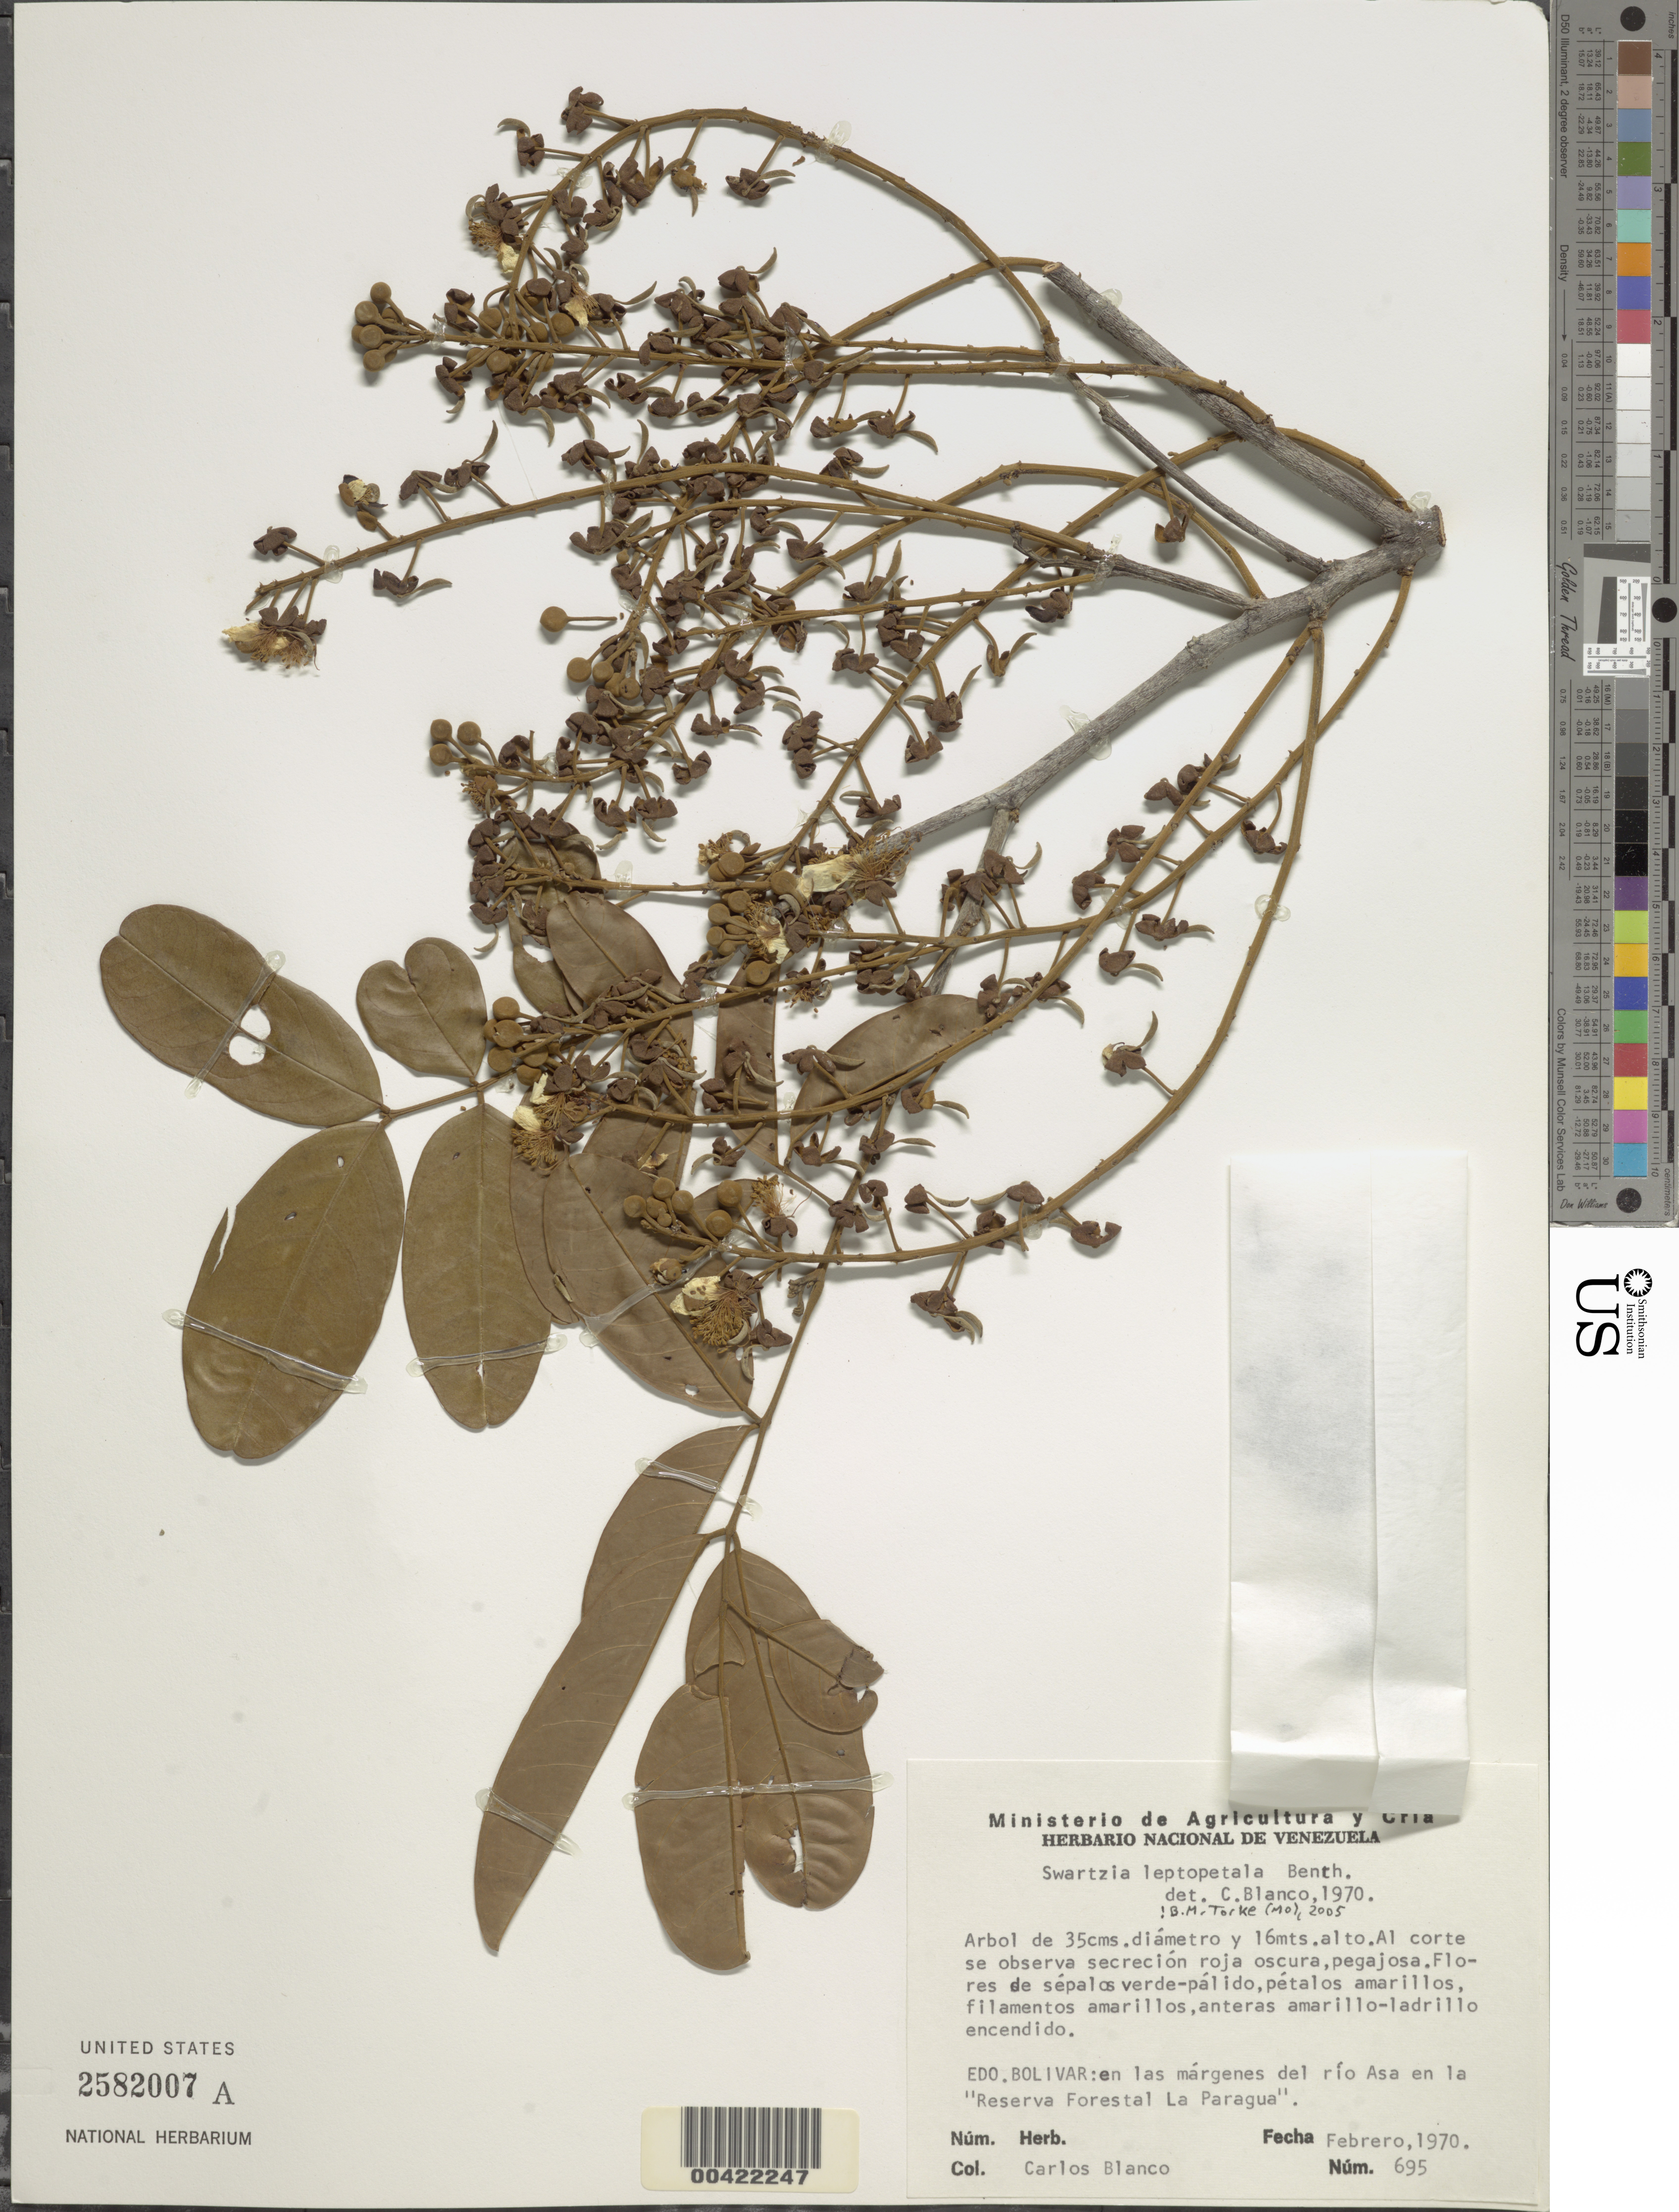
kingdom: Plantae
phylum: Tracheophyta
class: Magnoliopsida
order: Fabales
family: Fabaceae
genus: Swartzia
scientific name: Swartzia leptopetala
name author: Benth.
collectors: C. A. Blanco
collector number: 695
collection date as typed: Feb 1970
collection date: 1970-02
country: Venezuela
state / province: Bolivar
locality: Reserva forestal la paragua; rio asa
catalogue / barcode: US 2582007A